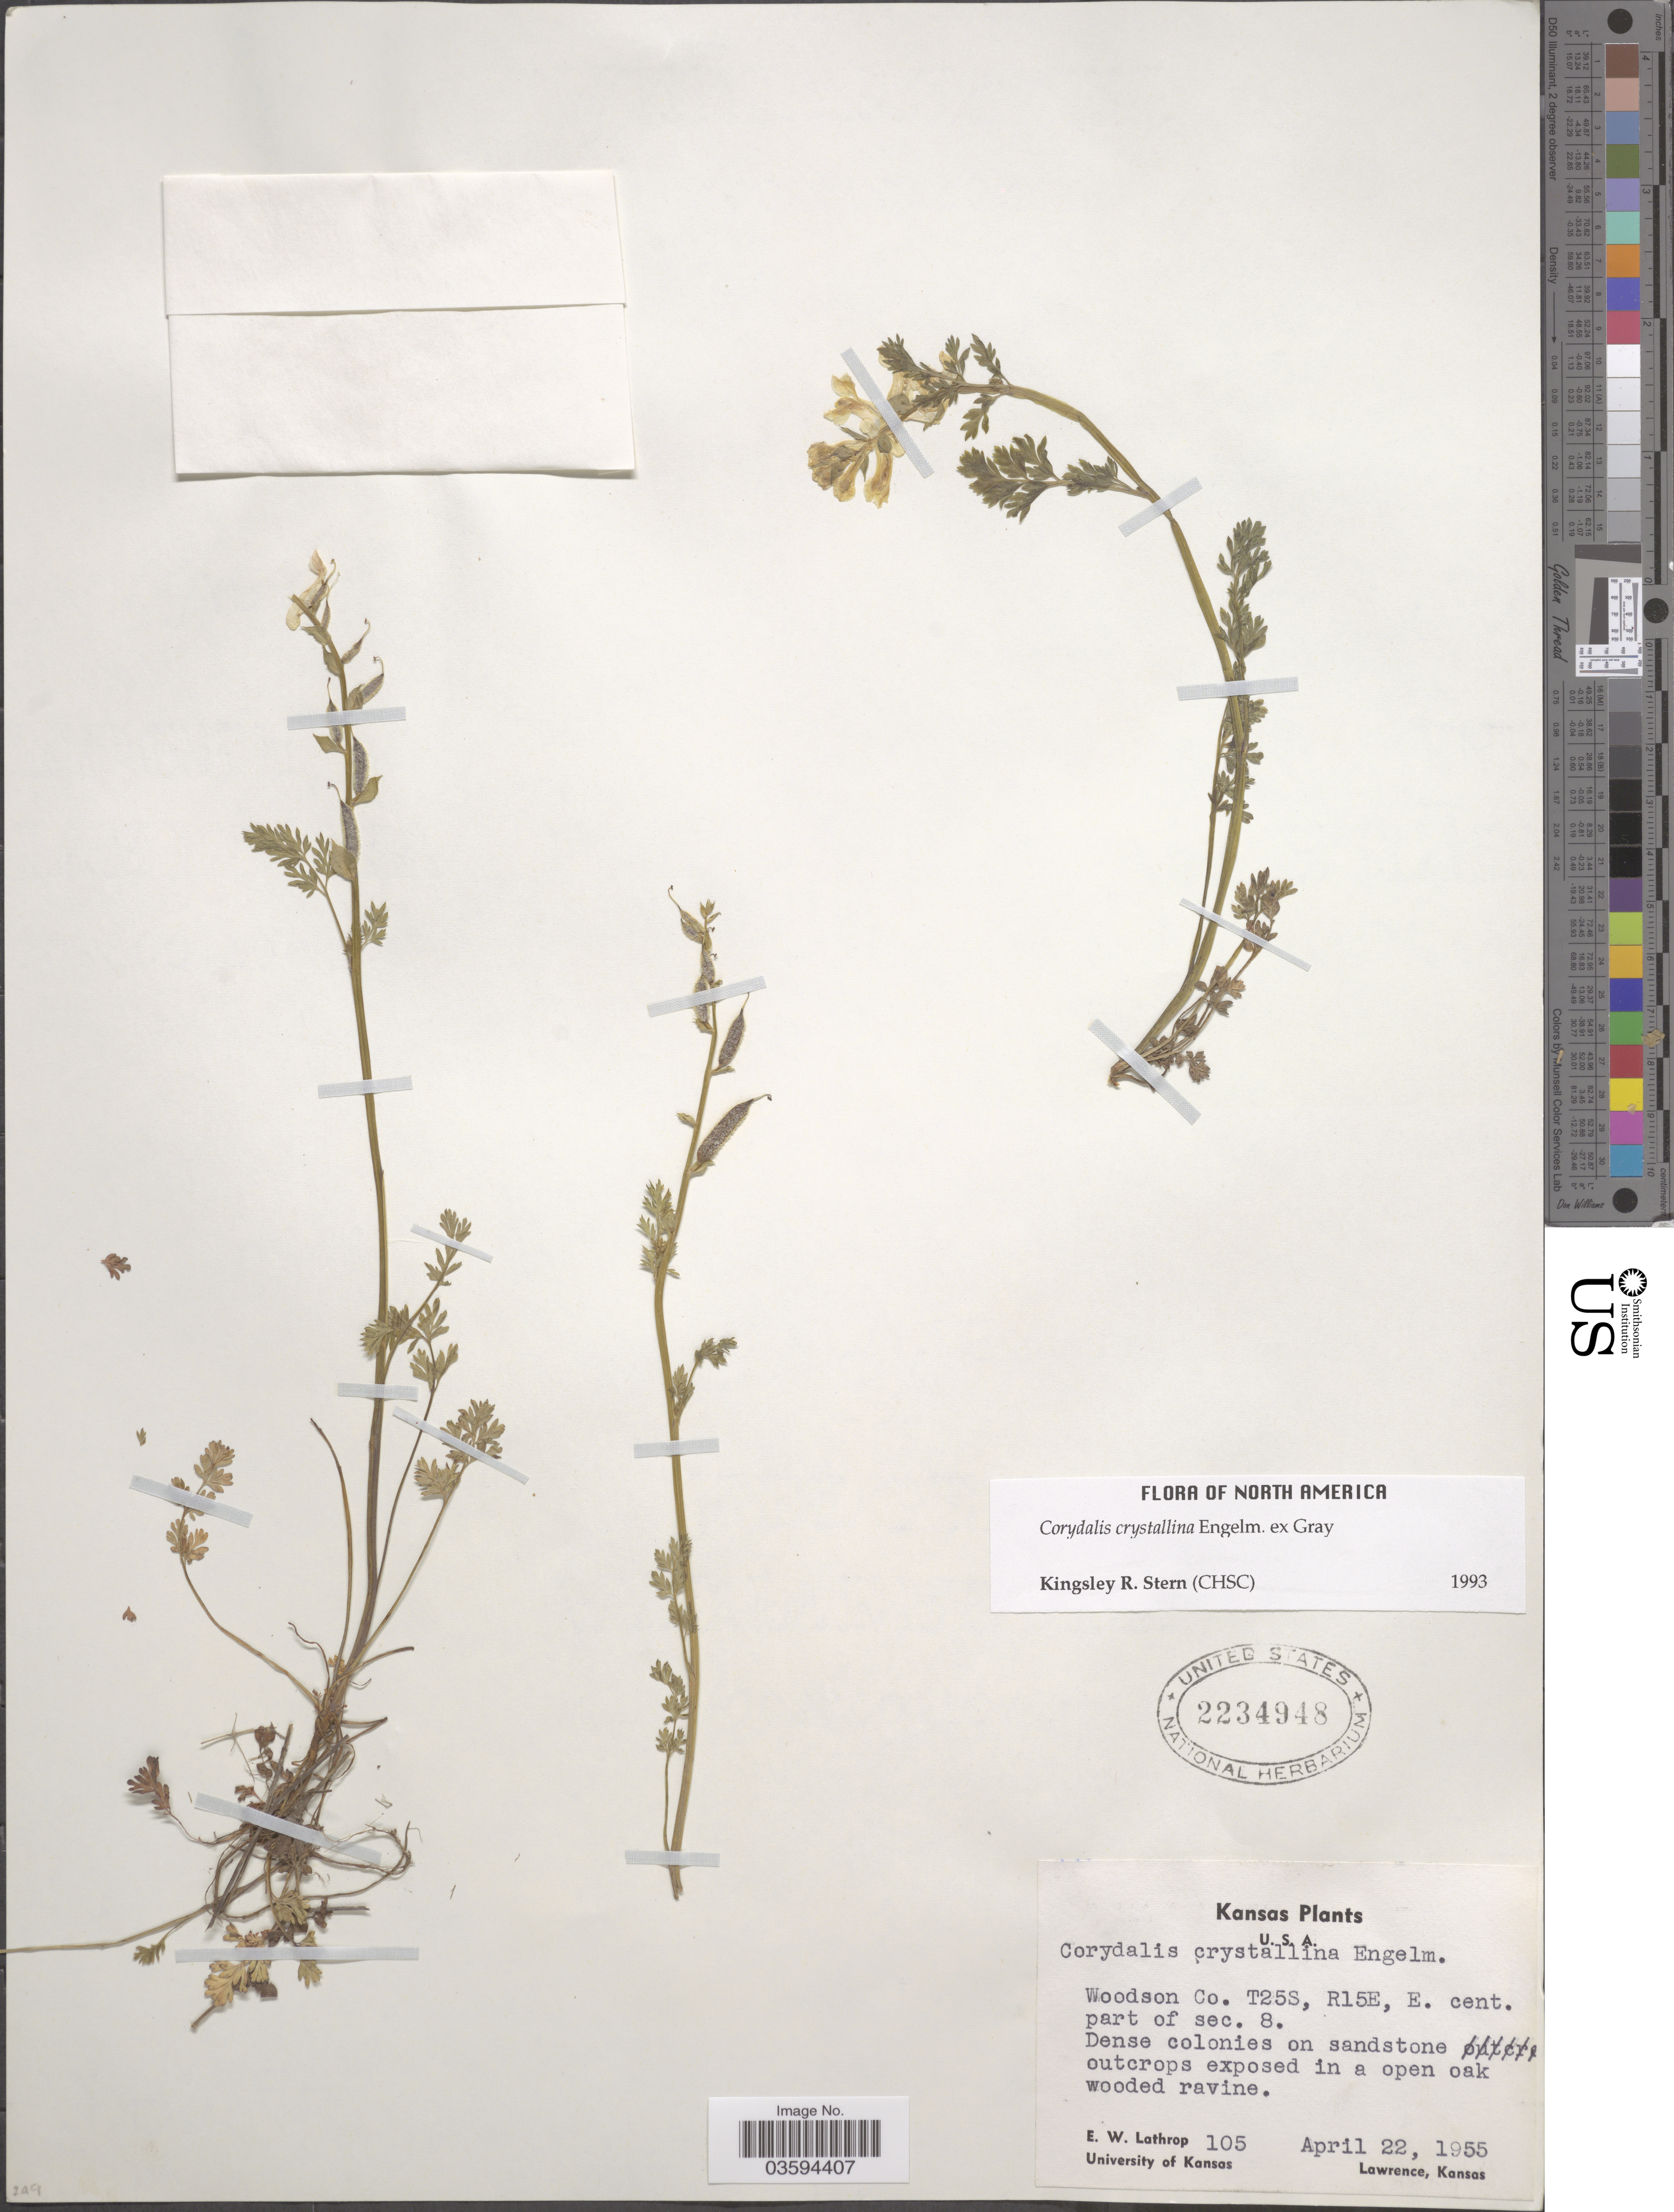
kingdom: Plantae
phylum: Tracheophyta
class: Magnoliopsida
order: Ranunculales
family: Papaveraceae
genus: Corydalis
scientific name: Corydalis crystallina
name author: (Engelm. ex A. Gray) Torr. & A. Gray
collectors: E. W. Lathrop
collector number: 105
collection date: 1955-04-22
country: United States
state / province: Kansas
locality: U.S.A. Woodson Co. T25S, R15E, E. cent. part of sec. 8.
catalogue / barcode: US 2234948